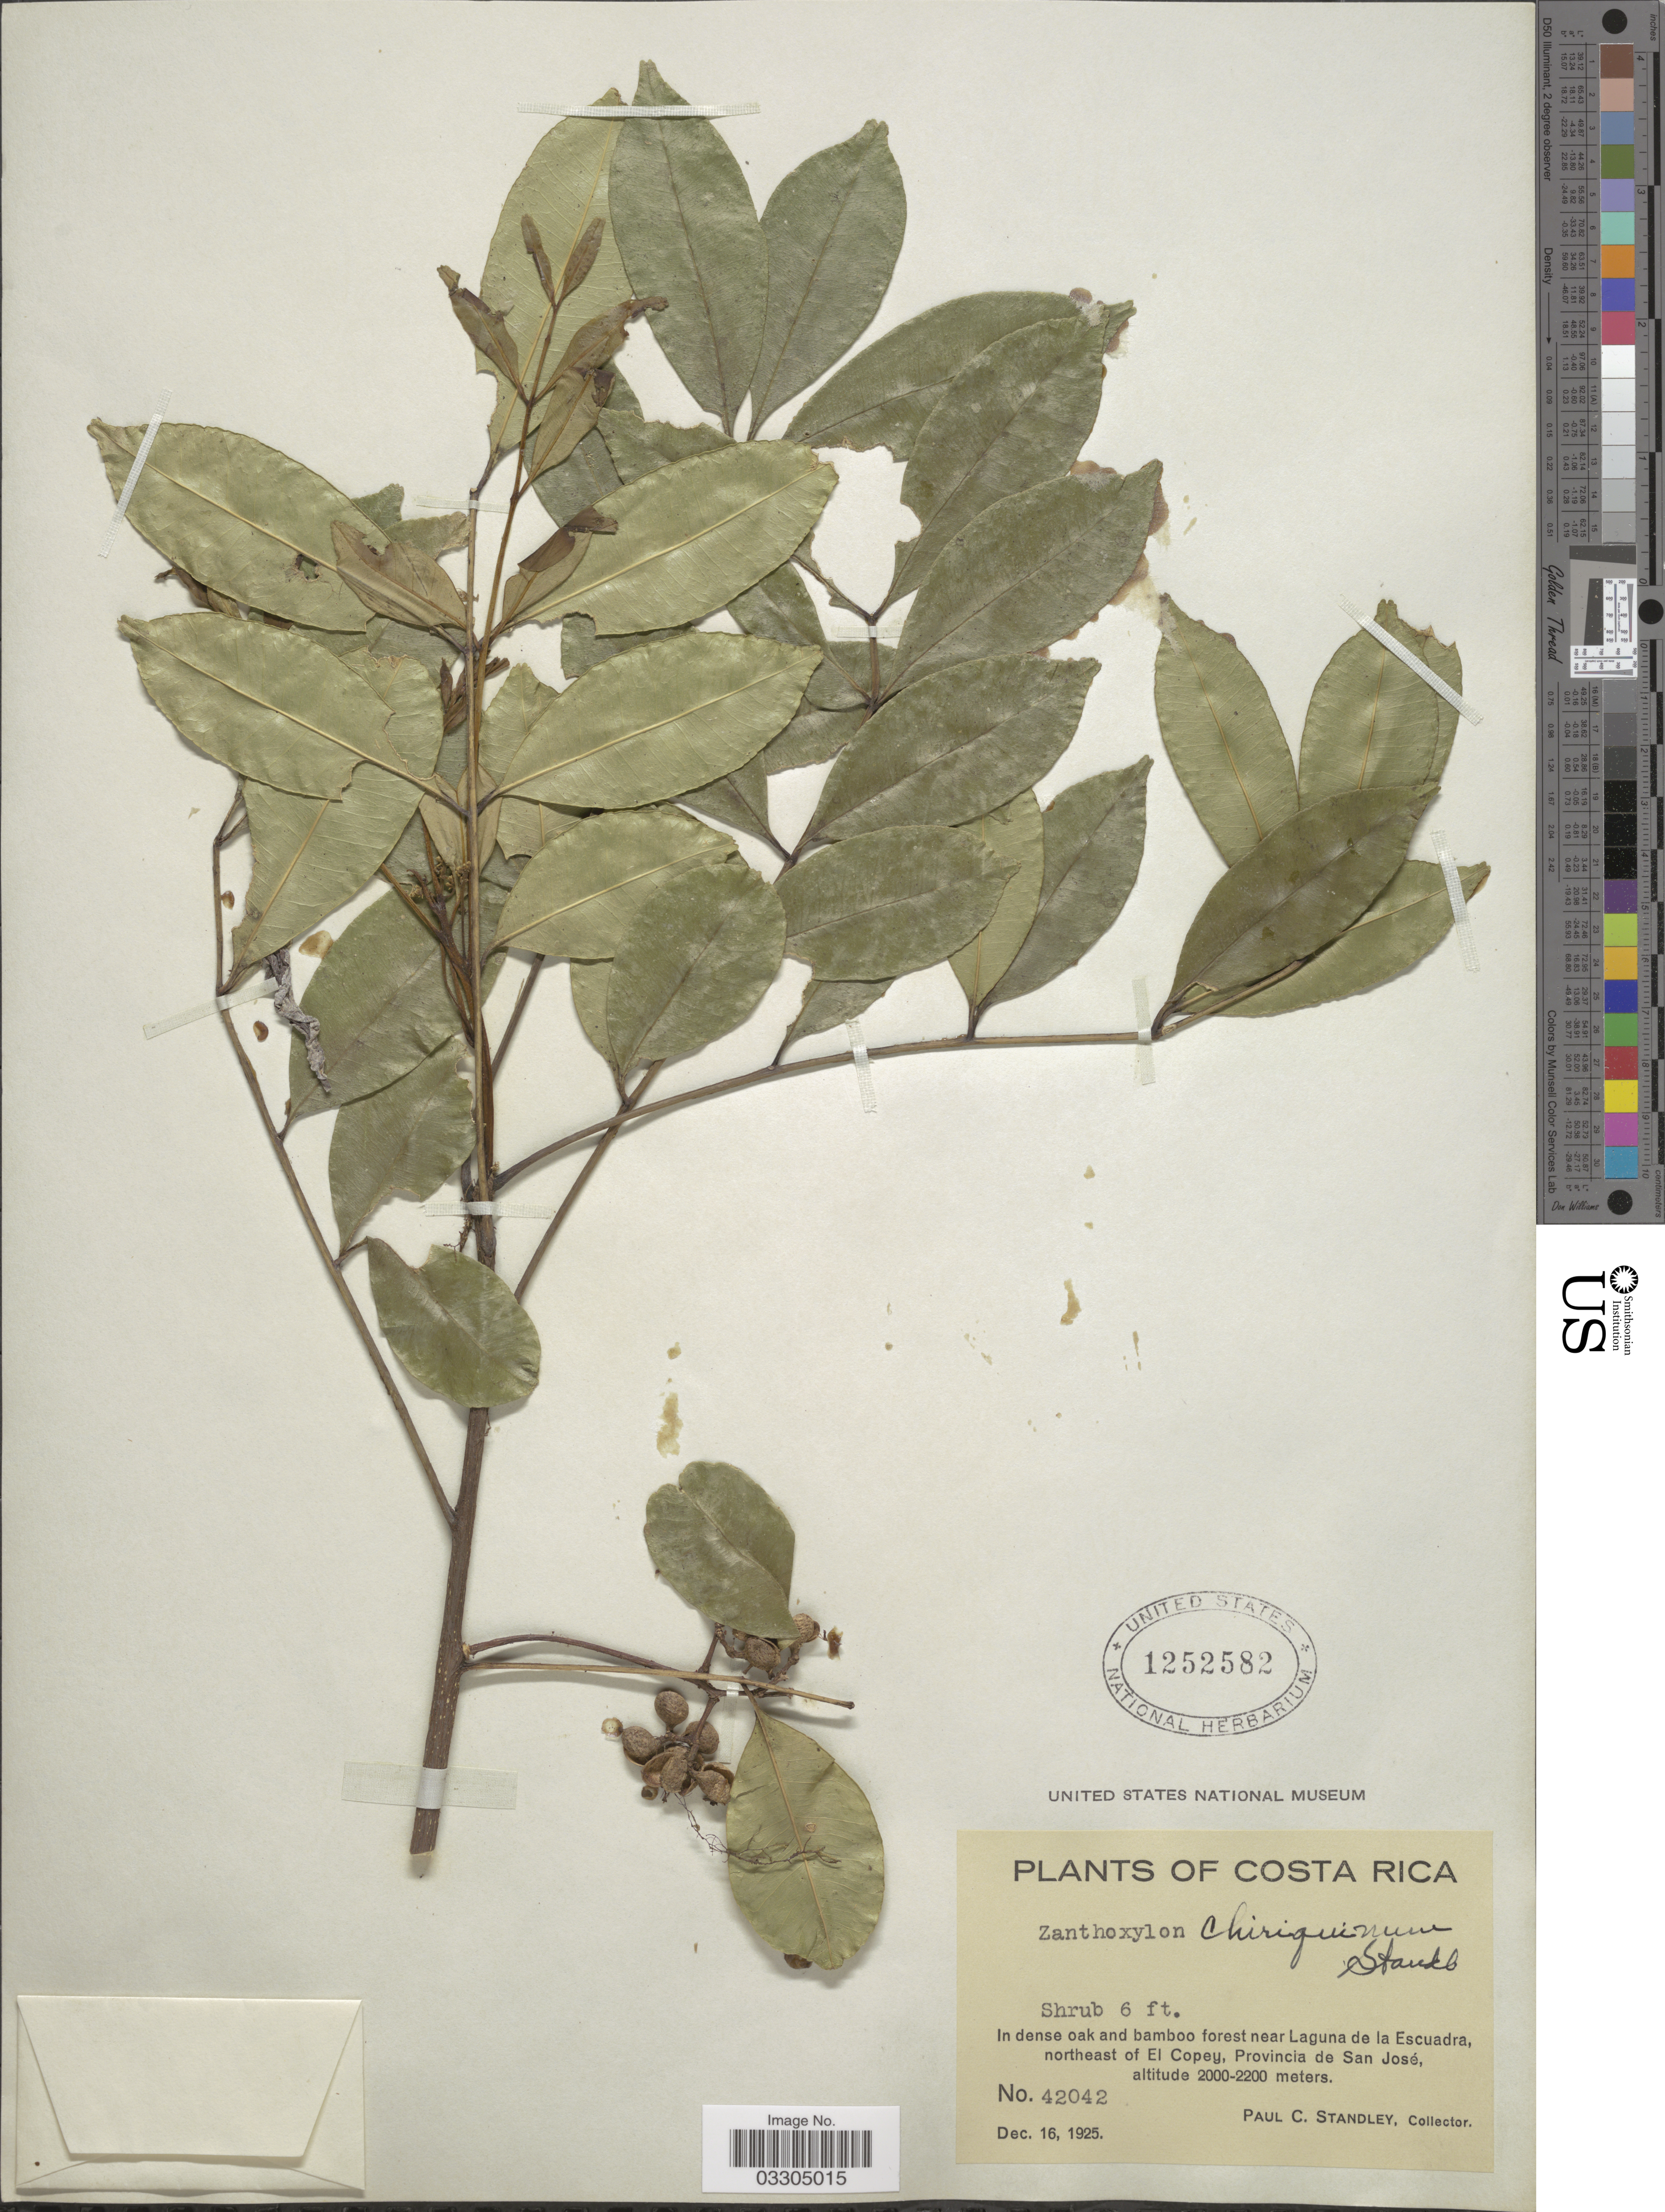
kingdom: Plantae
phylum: Tracheophyta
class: Magnoliopsida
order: Sapindales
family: Rutaceae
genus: Zanthoxylum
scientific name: Zanthoxylum chiriquinum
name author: Standl.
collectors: P. C. Standley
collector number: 42042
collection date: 1925-12-16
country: Costa Rica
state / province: San José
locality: Near Laguna de la Escuadra, northeast of El Copey.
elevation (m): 2000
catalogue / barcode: US 1252582